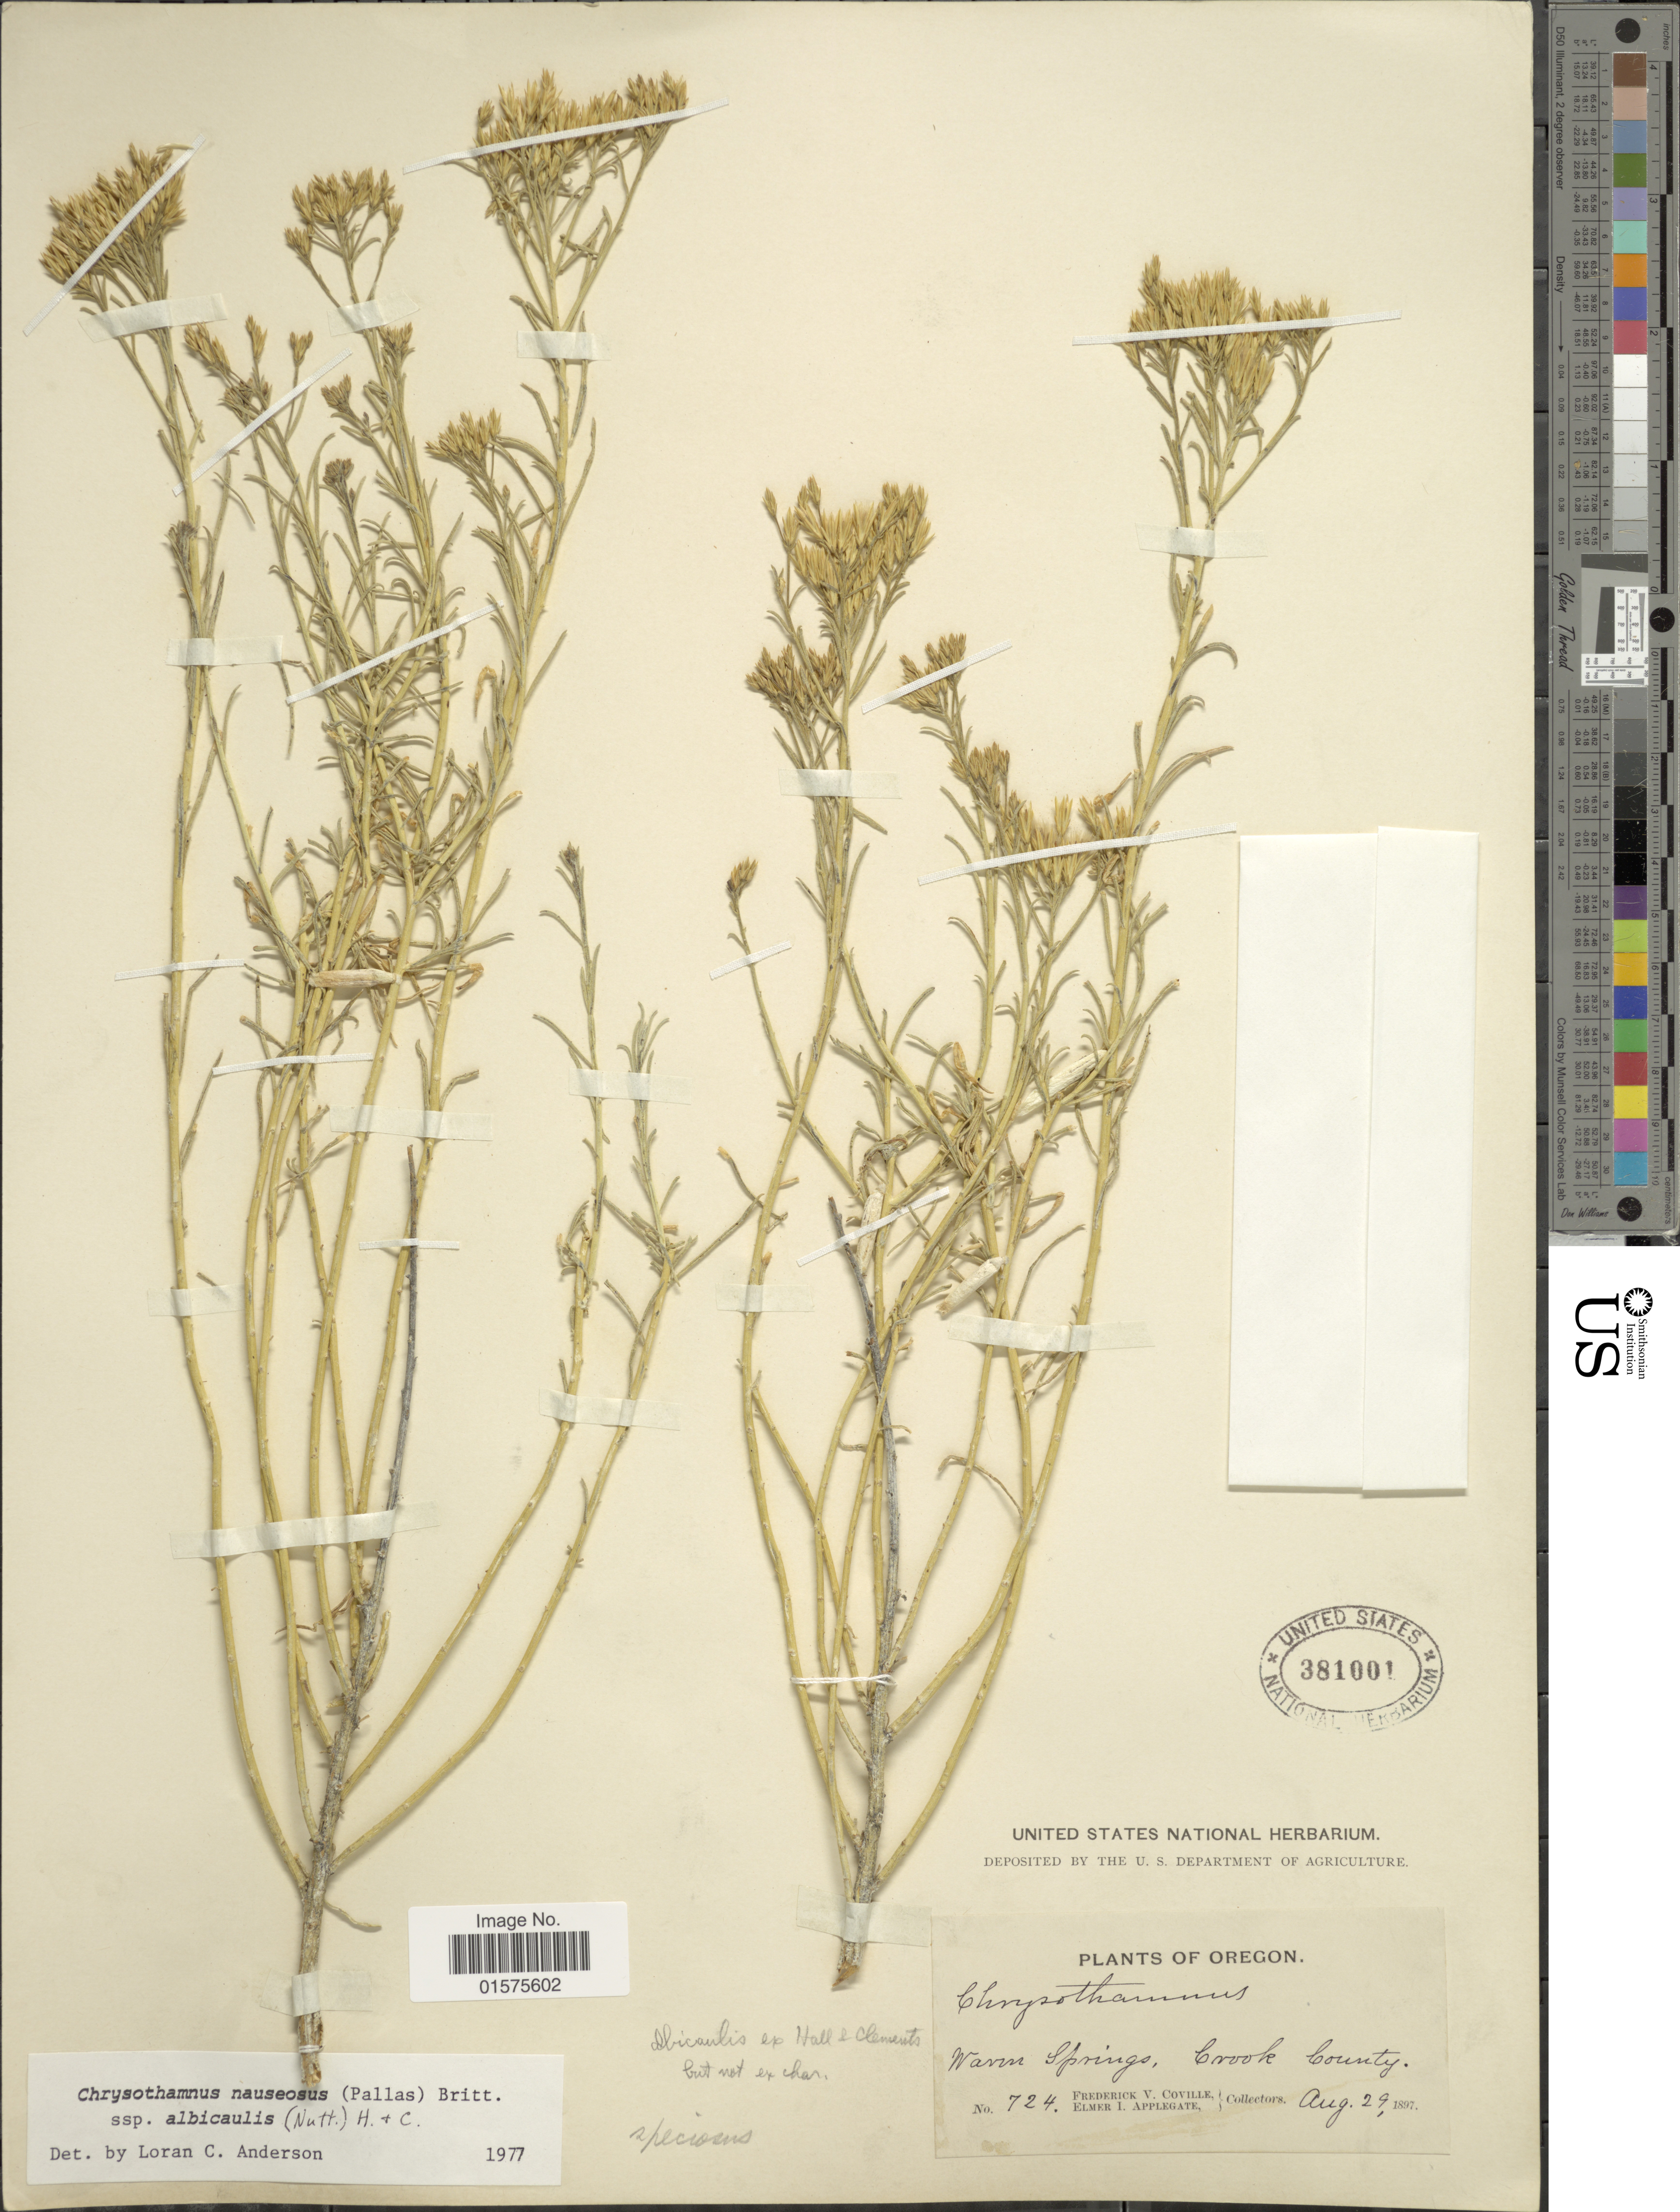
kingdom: Plantae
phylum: Tracheophyta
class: Magnoliopsida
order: Asterales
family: Asteraceae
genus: Ericameria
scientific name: Ericameria nauseosa var. speciosa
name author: (Nutt.) G.L. Nesom & G.I. Baird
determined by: Urbatsch, Lowell E., Curator (LSU), Louisiana State University (UNITED STATES)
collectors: F. V. Coville & E. I. Applegate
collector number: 724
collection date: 1897-08-29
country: United States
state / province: Oregon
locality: Warm Springs, Crook County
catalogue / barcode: US 381001